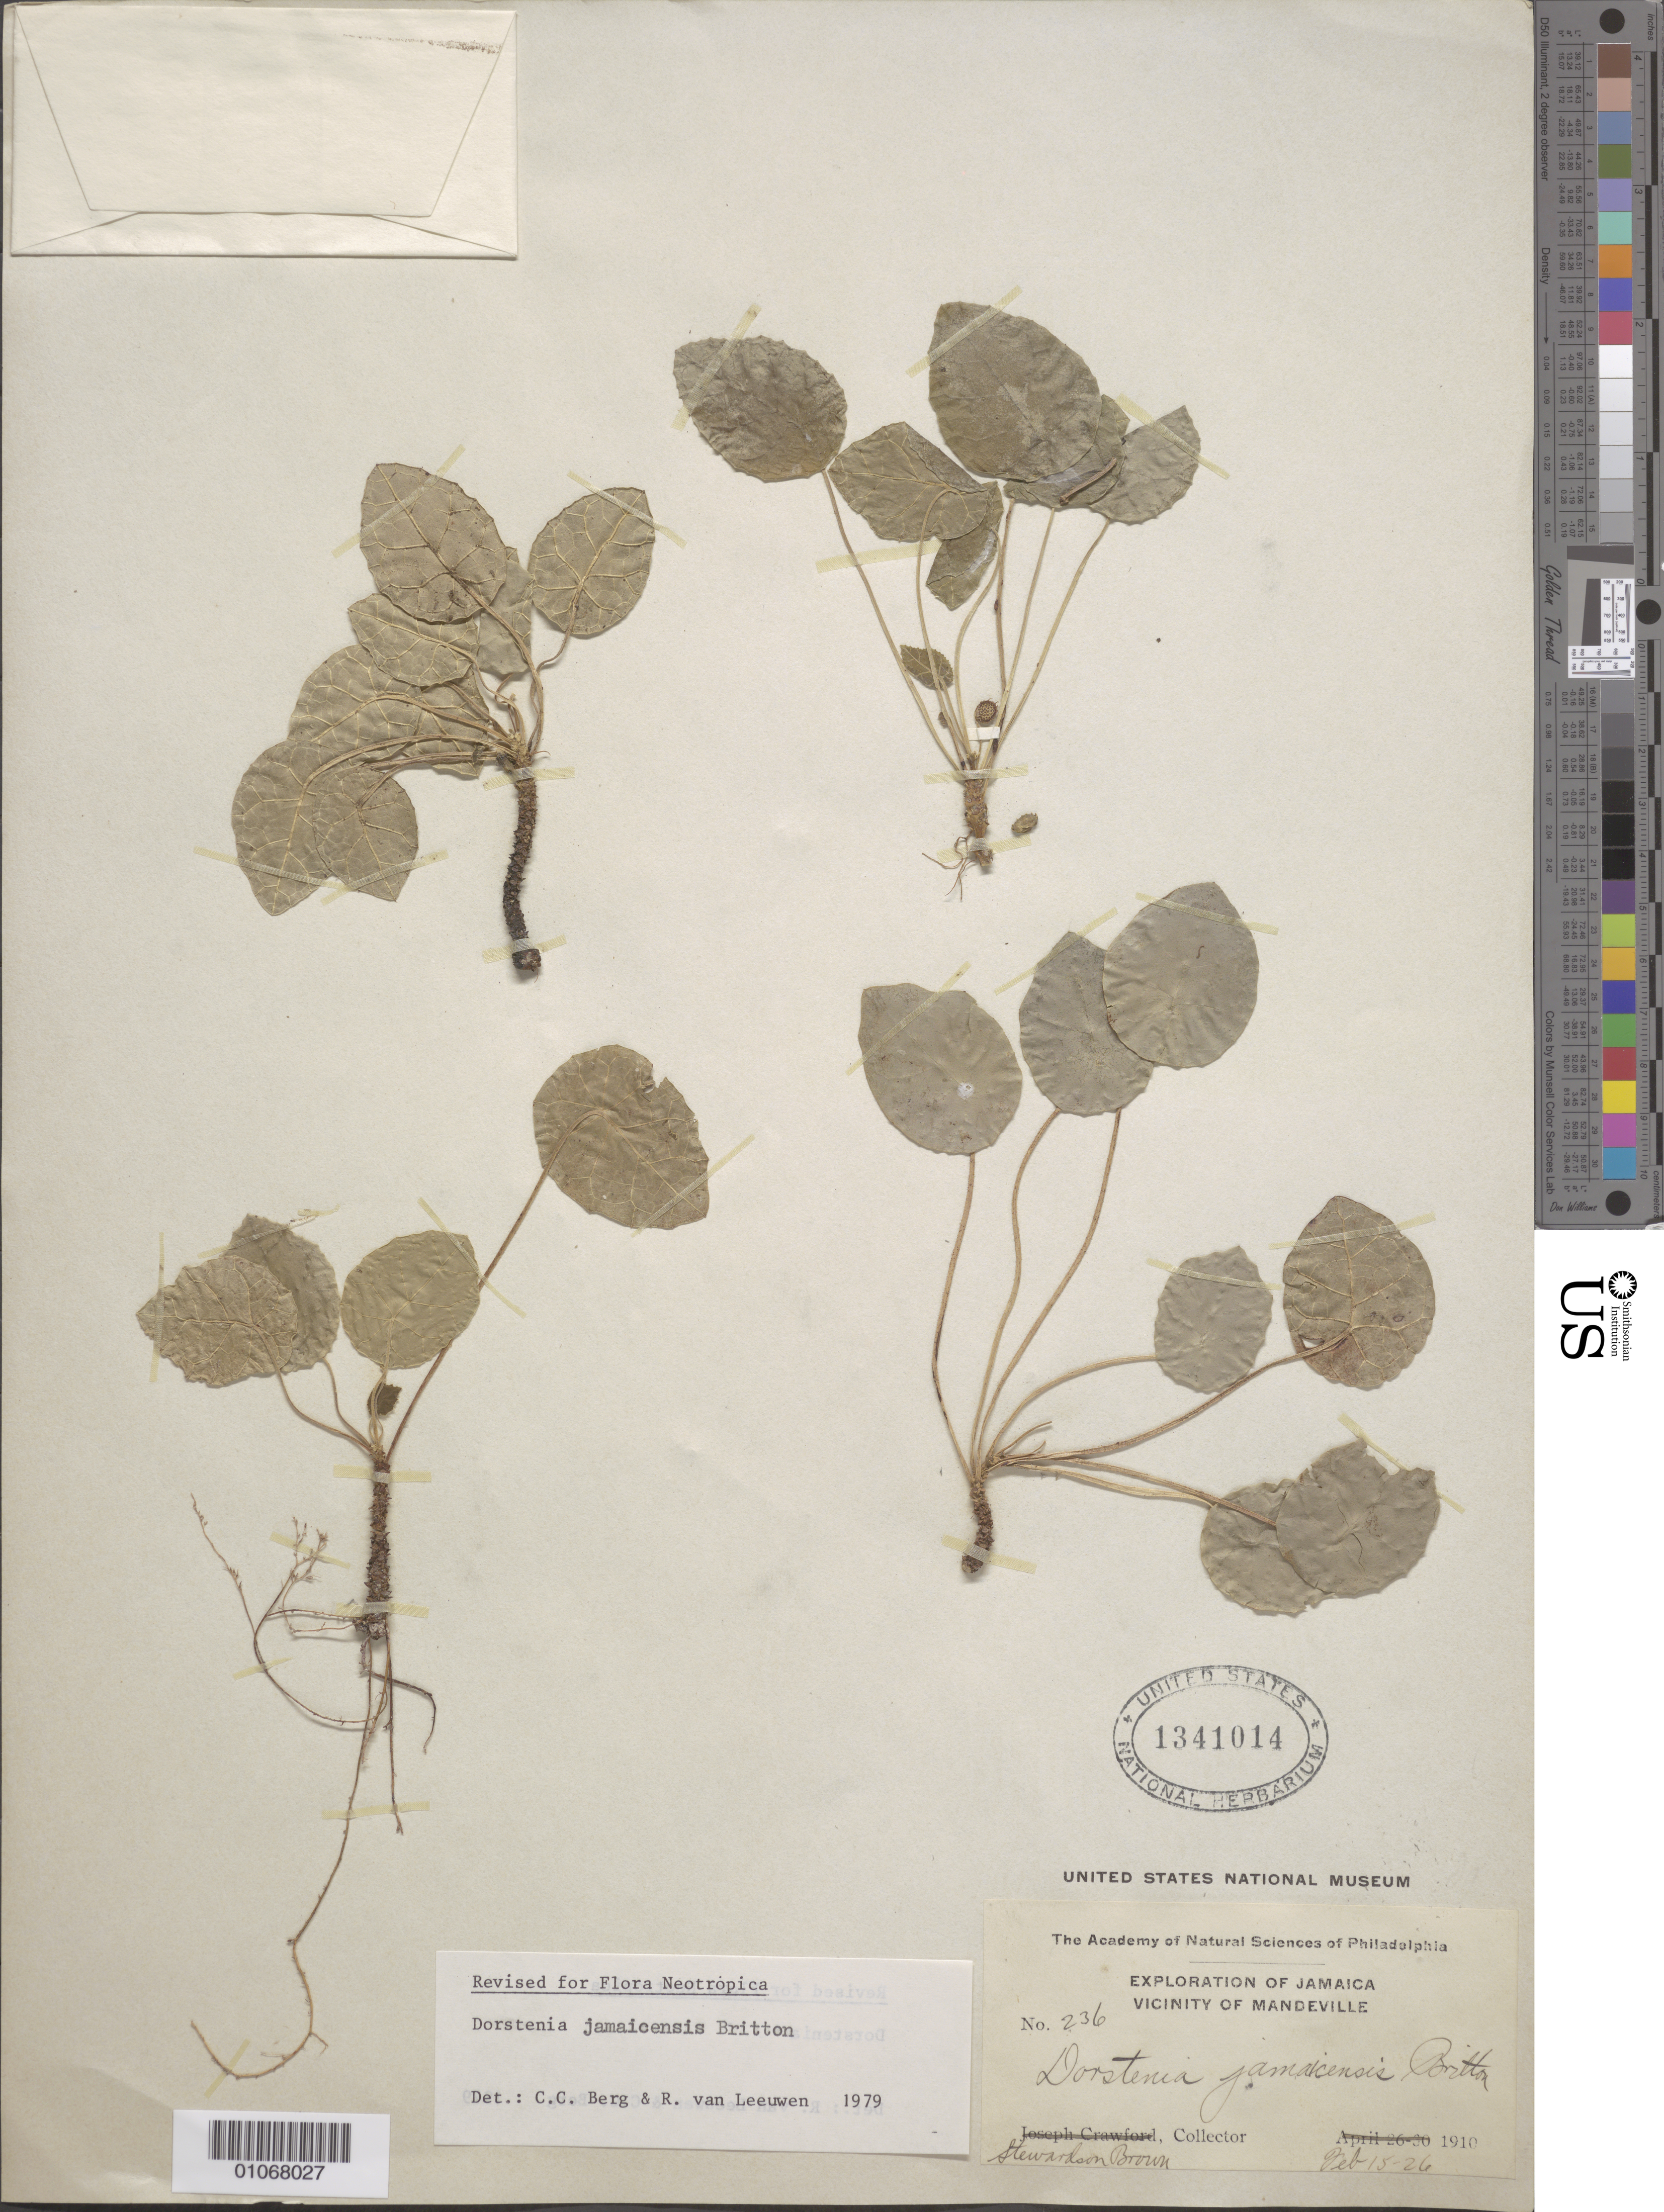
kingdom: Plantae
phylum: Tracheophyta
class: Magnoliopsida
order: Rosales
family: Moraceae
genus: Dorstenia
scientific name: Dorstenia jamaicensis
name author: Britton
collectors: S. Brown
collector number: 236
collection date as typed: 15 Feb 1926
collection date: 1926-02-15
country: Jamaica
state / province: Manchester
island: Jamaica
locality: Vicinity of Mandeville.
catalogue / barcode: US 1341014